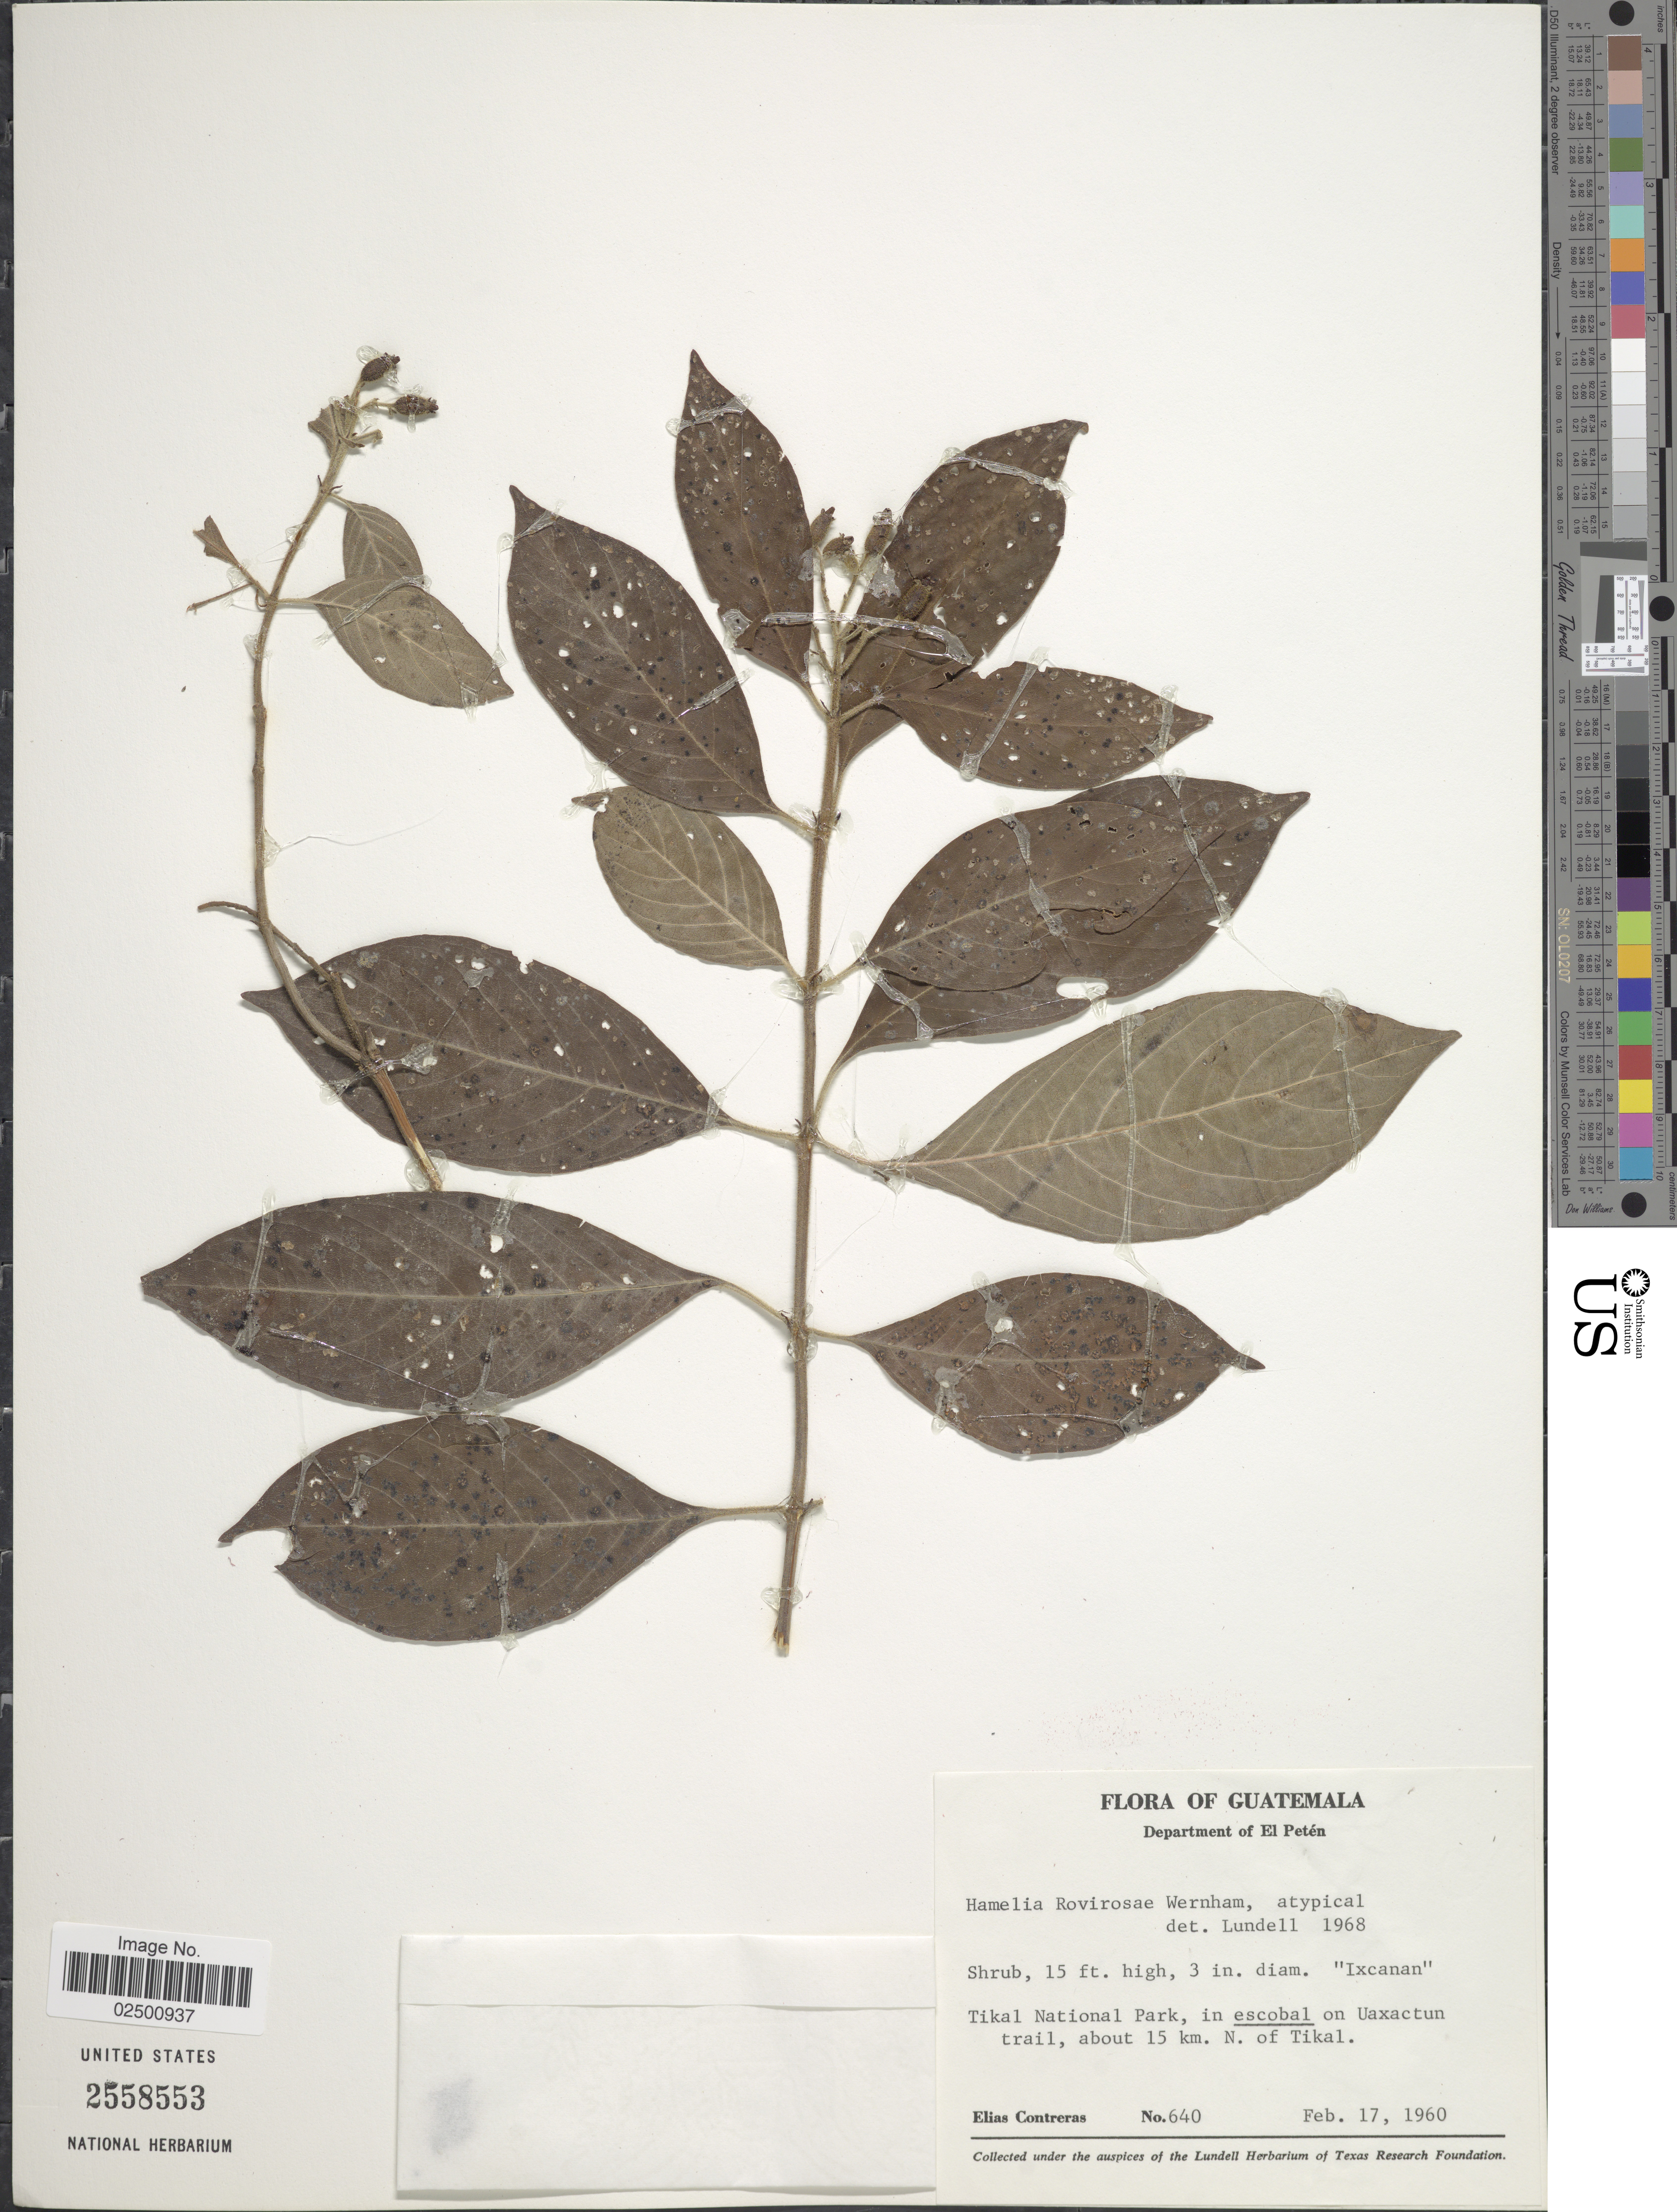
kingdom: Plantae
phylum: Tracheophyta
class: Magnoliopsida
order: Gentianales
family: Rubiaceae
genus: Hamelia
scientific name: Hamelia rovirosae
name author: Wernham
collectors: E. Contreras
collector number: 640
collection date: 1960-02-17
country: Guatemala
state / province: El Petén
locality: Department of El Peten. Tikal National Park, in escobal on Uaxactun trail, about 15 km. N. of Tikal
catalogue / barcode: US 2558553